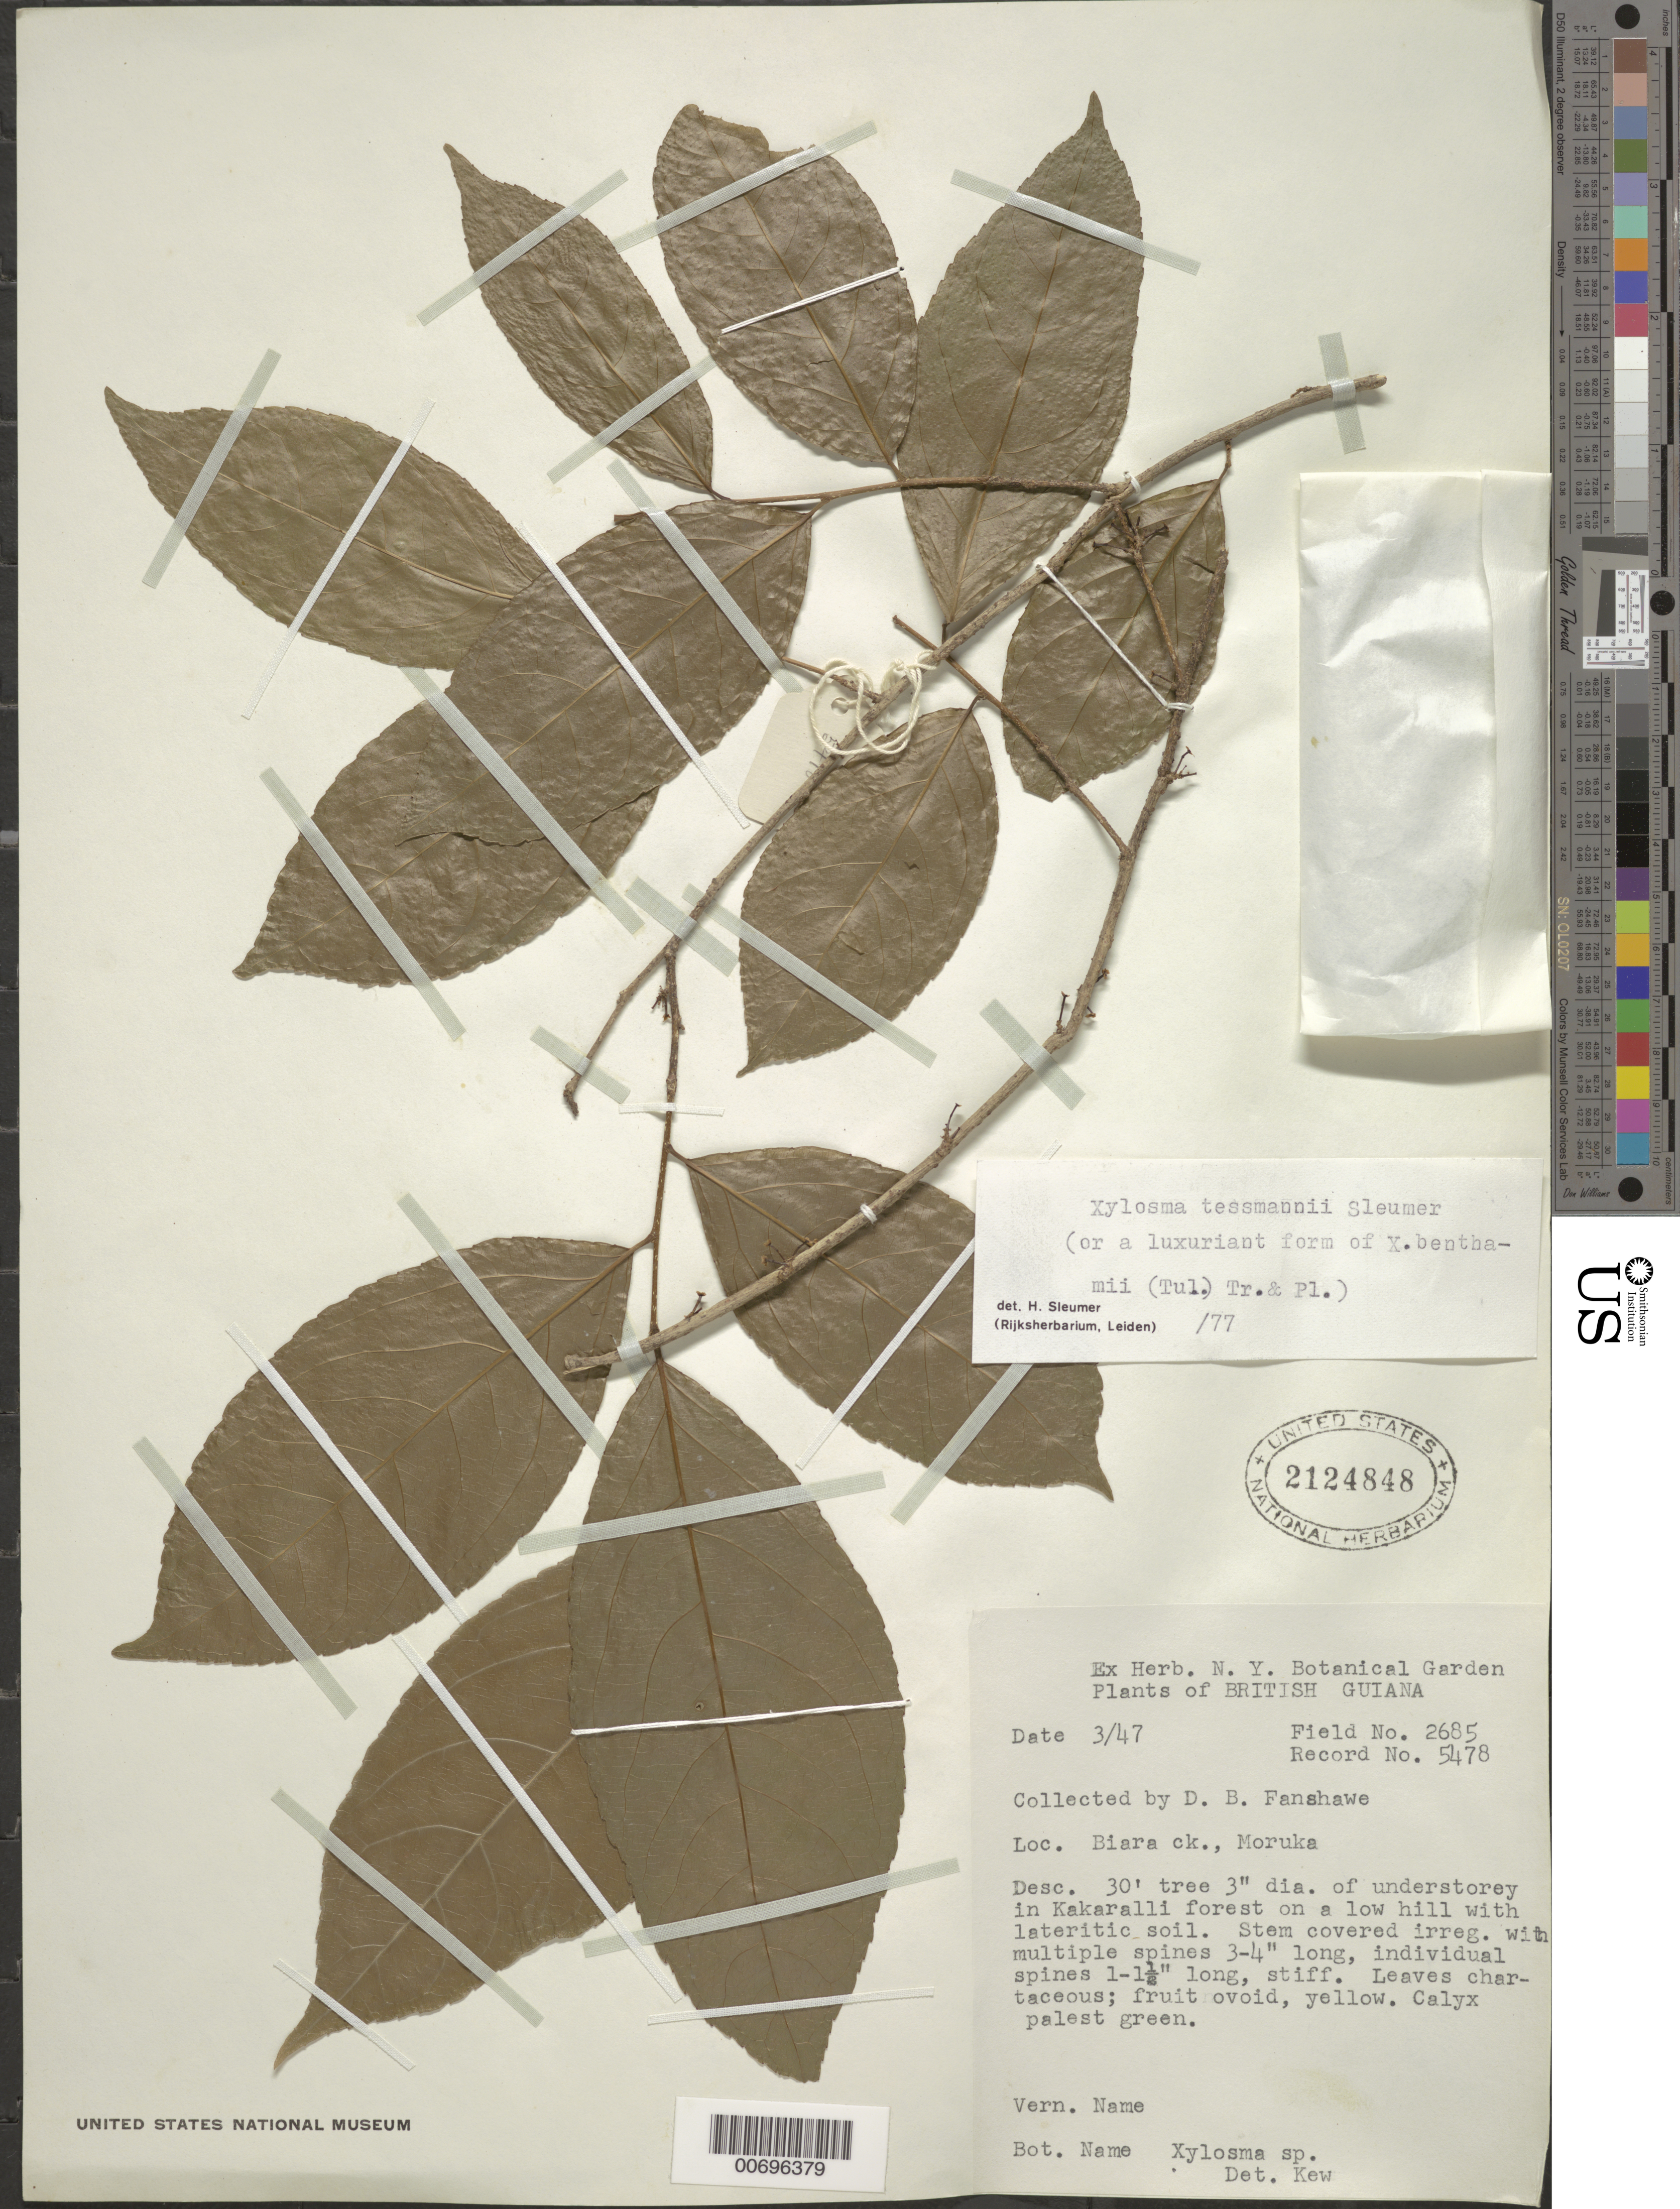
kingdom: Plantae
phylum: Tracheophyta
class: Magnoliopsida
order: Malpighiales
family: Salicaceae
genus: Xylosma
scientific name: Xylosma tessmannii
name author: Sleumer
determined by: Sleumer, H. O.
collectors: D. B. Fanshawe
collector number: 5478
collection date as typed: Mar-47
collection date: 1947-03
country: Guyana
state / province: U. Demerara-Berbice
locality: Biara Ck. (Motuka?)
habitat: Kakaralli forest. In forest on a low hill w/lateritic soil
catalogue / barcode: US 2124848